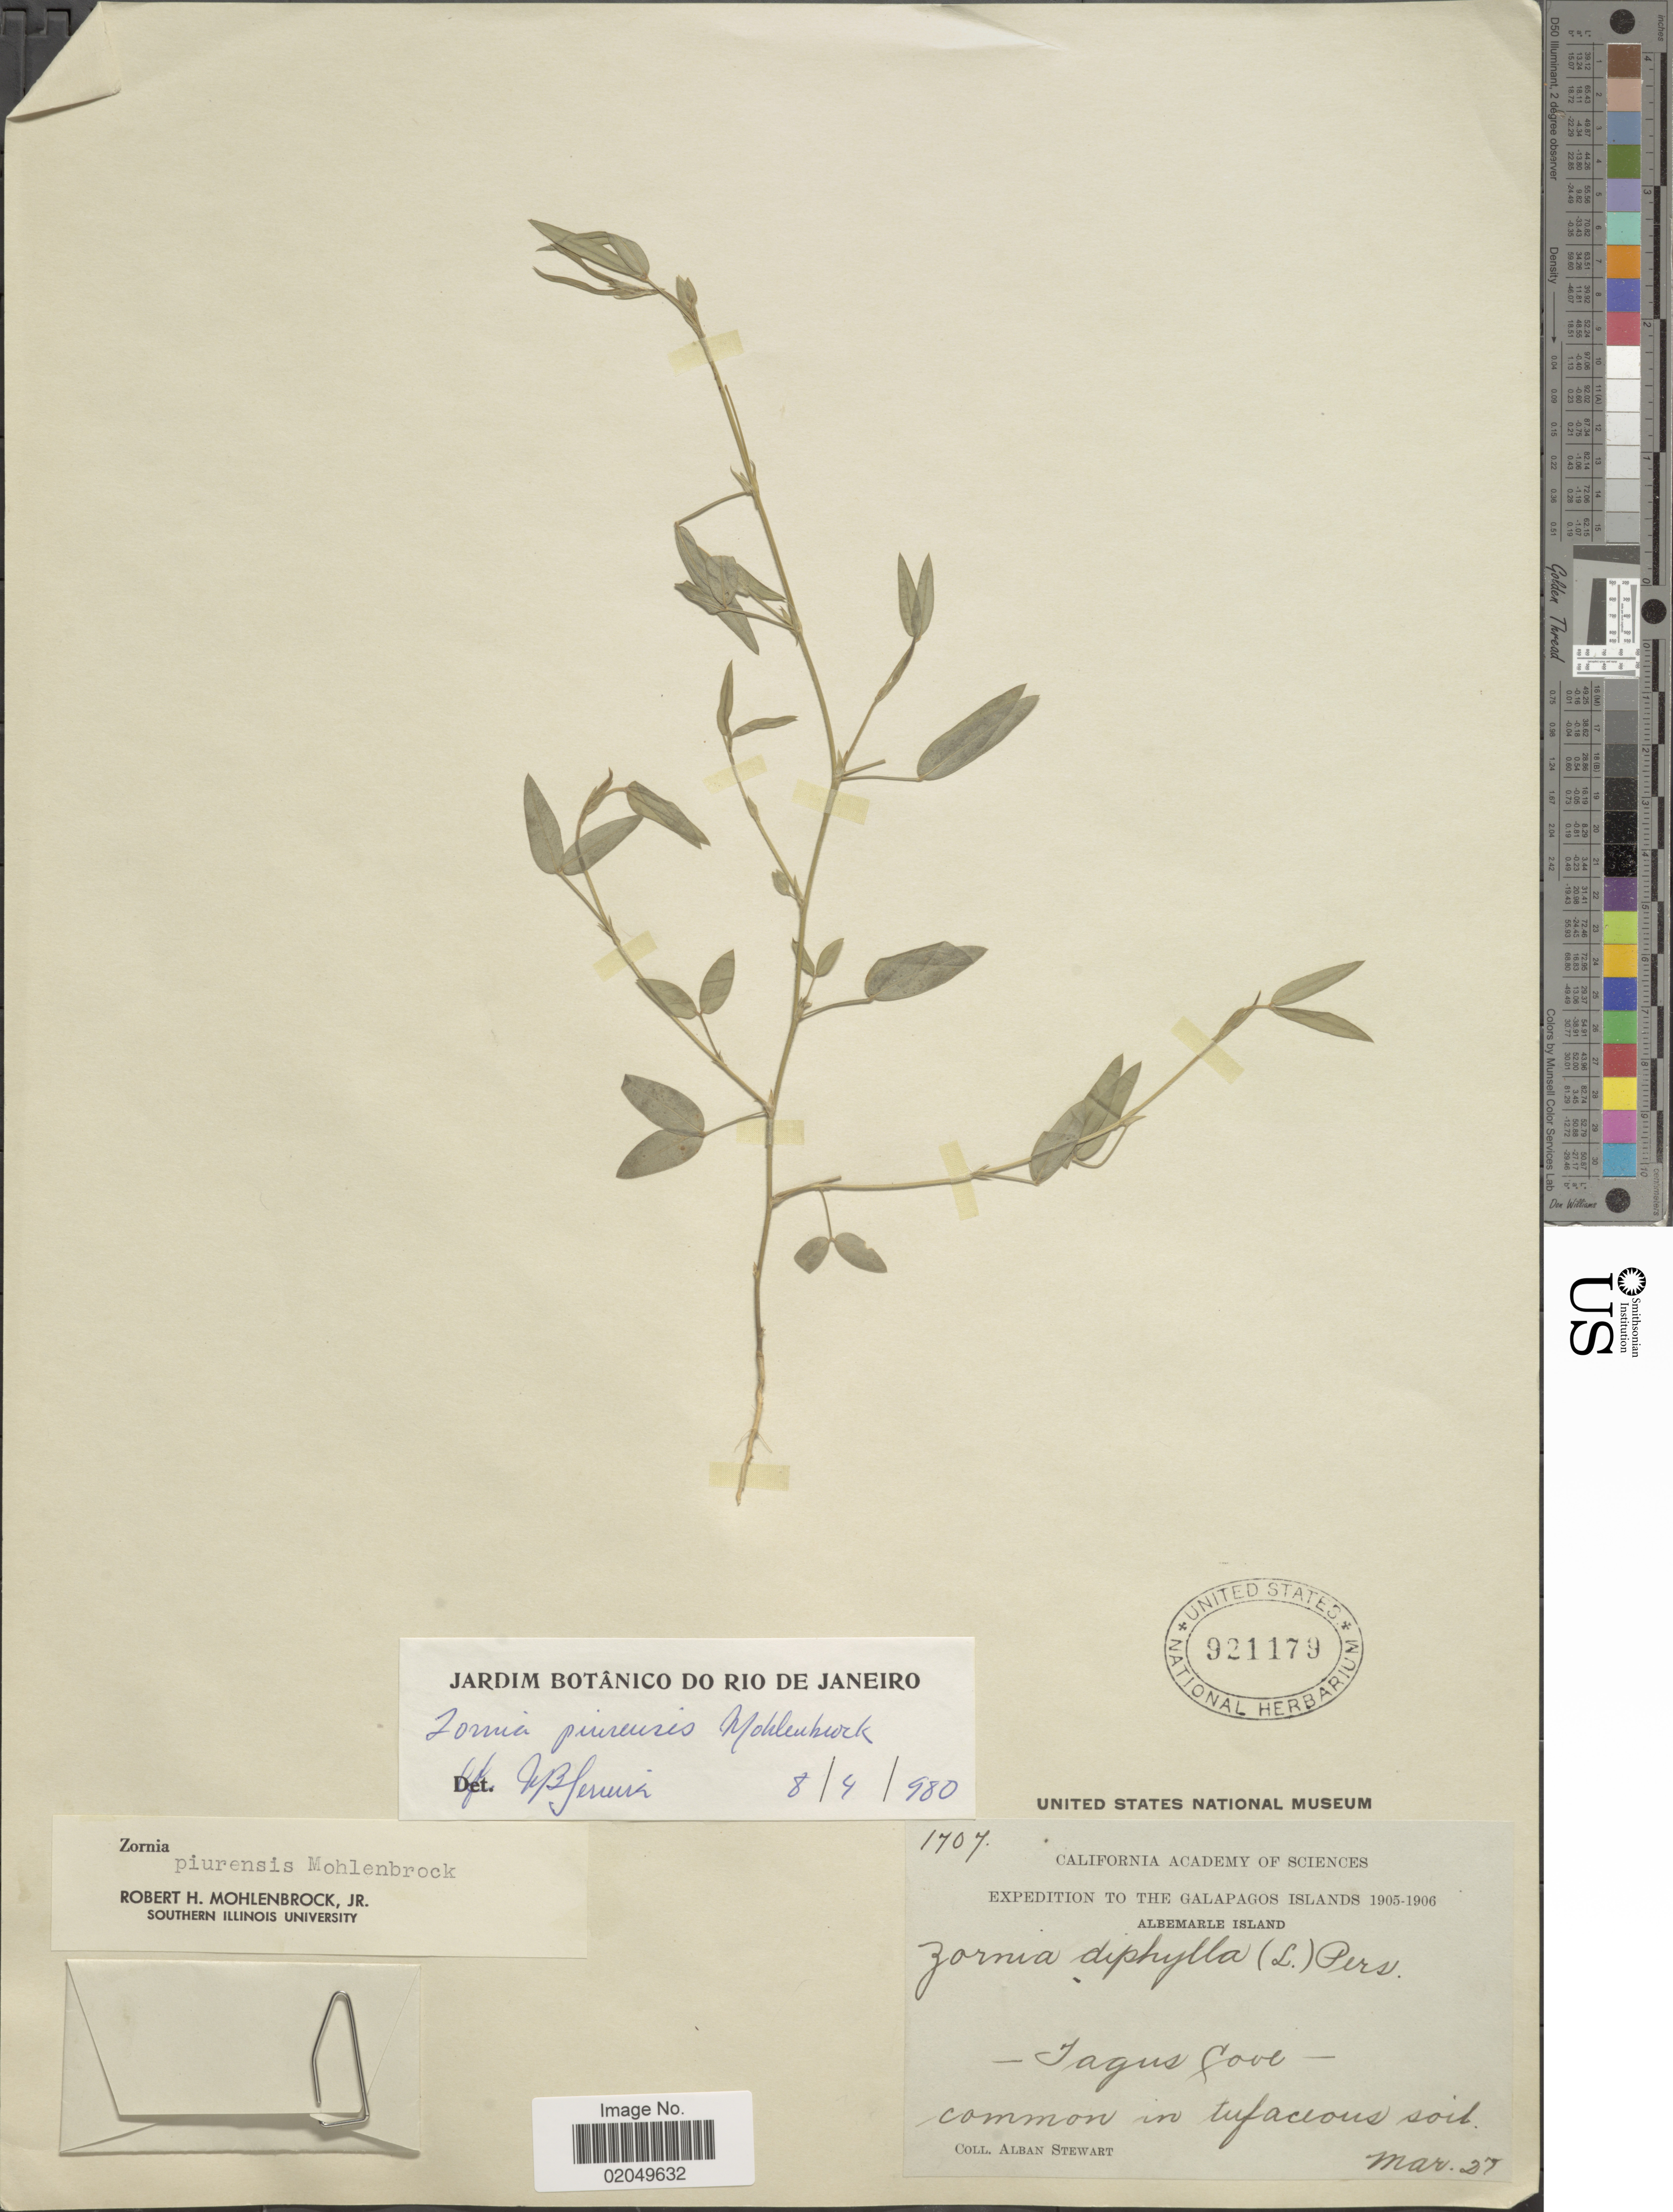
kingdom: Plantae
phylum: Tracheophyta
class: Magnoliopsida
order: Fabales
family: Fabaceae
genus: Zornia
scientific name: Zornia piurensis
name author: Mohlenbr.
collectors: A. Stewart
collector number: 1707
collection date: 1905-03-27/1906-03-27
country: Ecuador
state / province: Colón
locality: Galapagos Islands. Albemarle Island. Tagus Cove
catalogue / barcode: US 921179